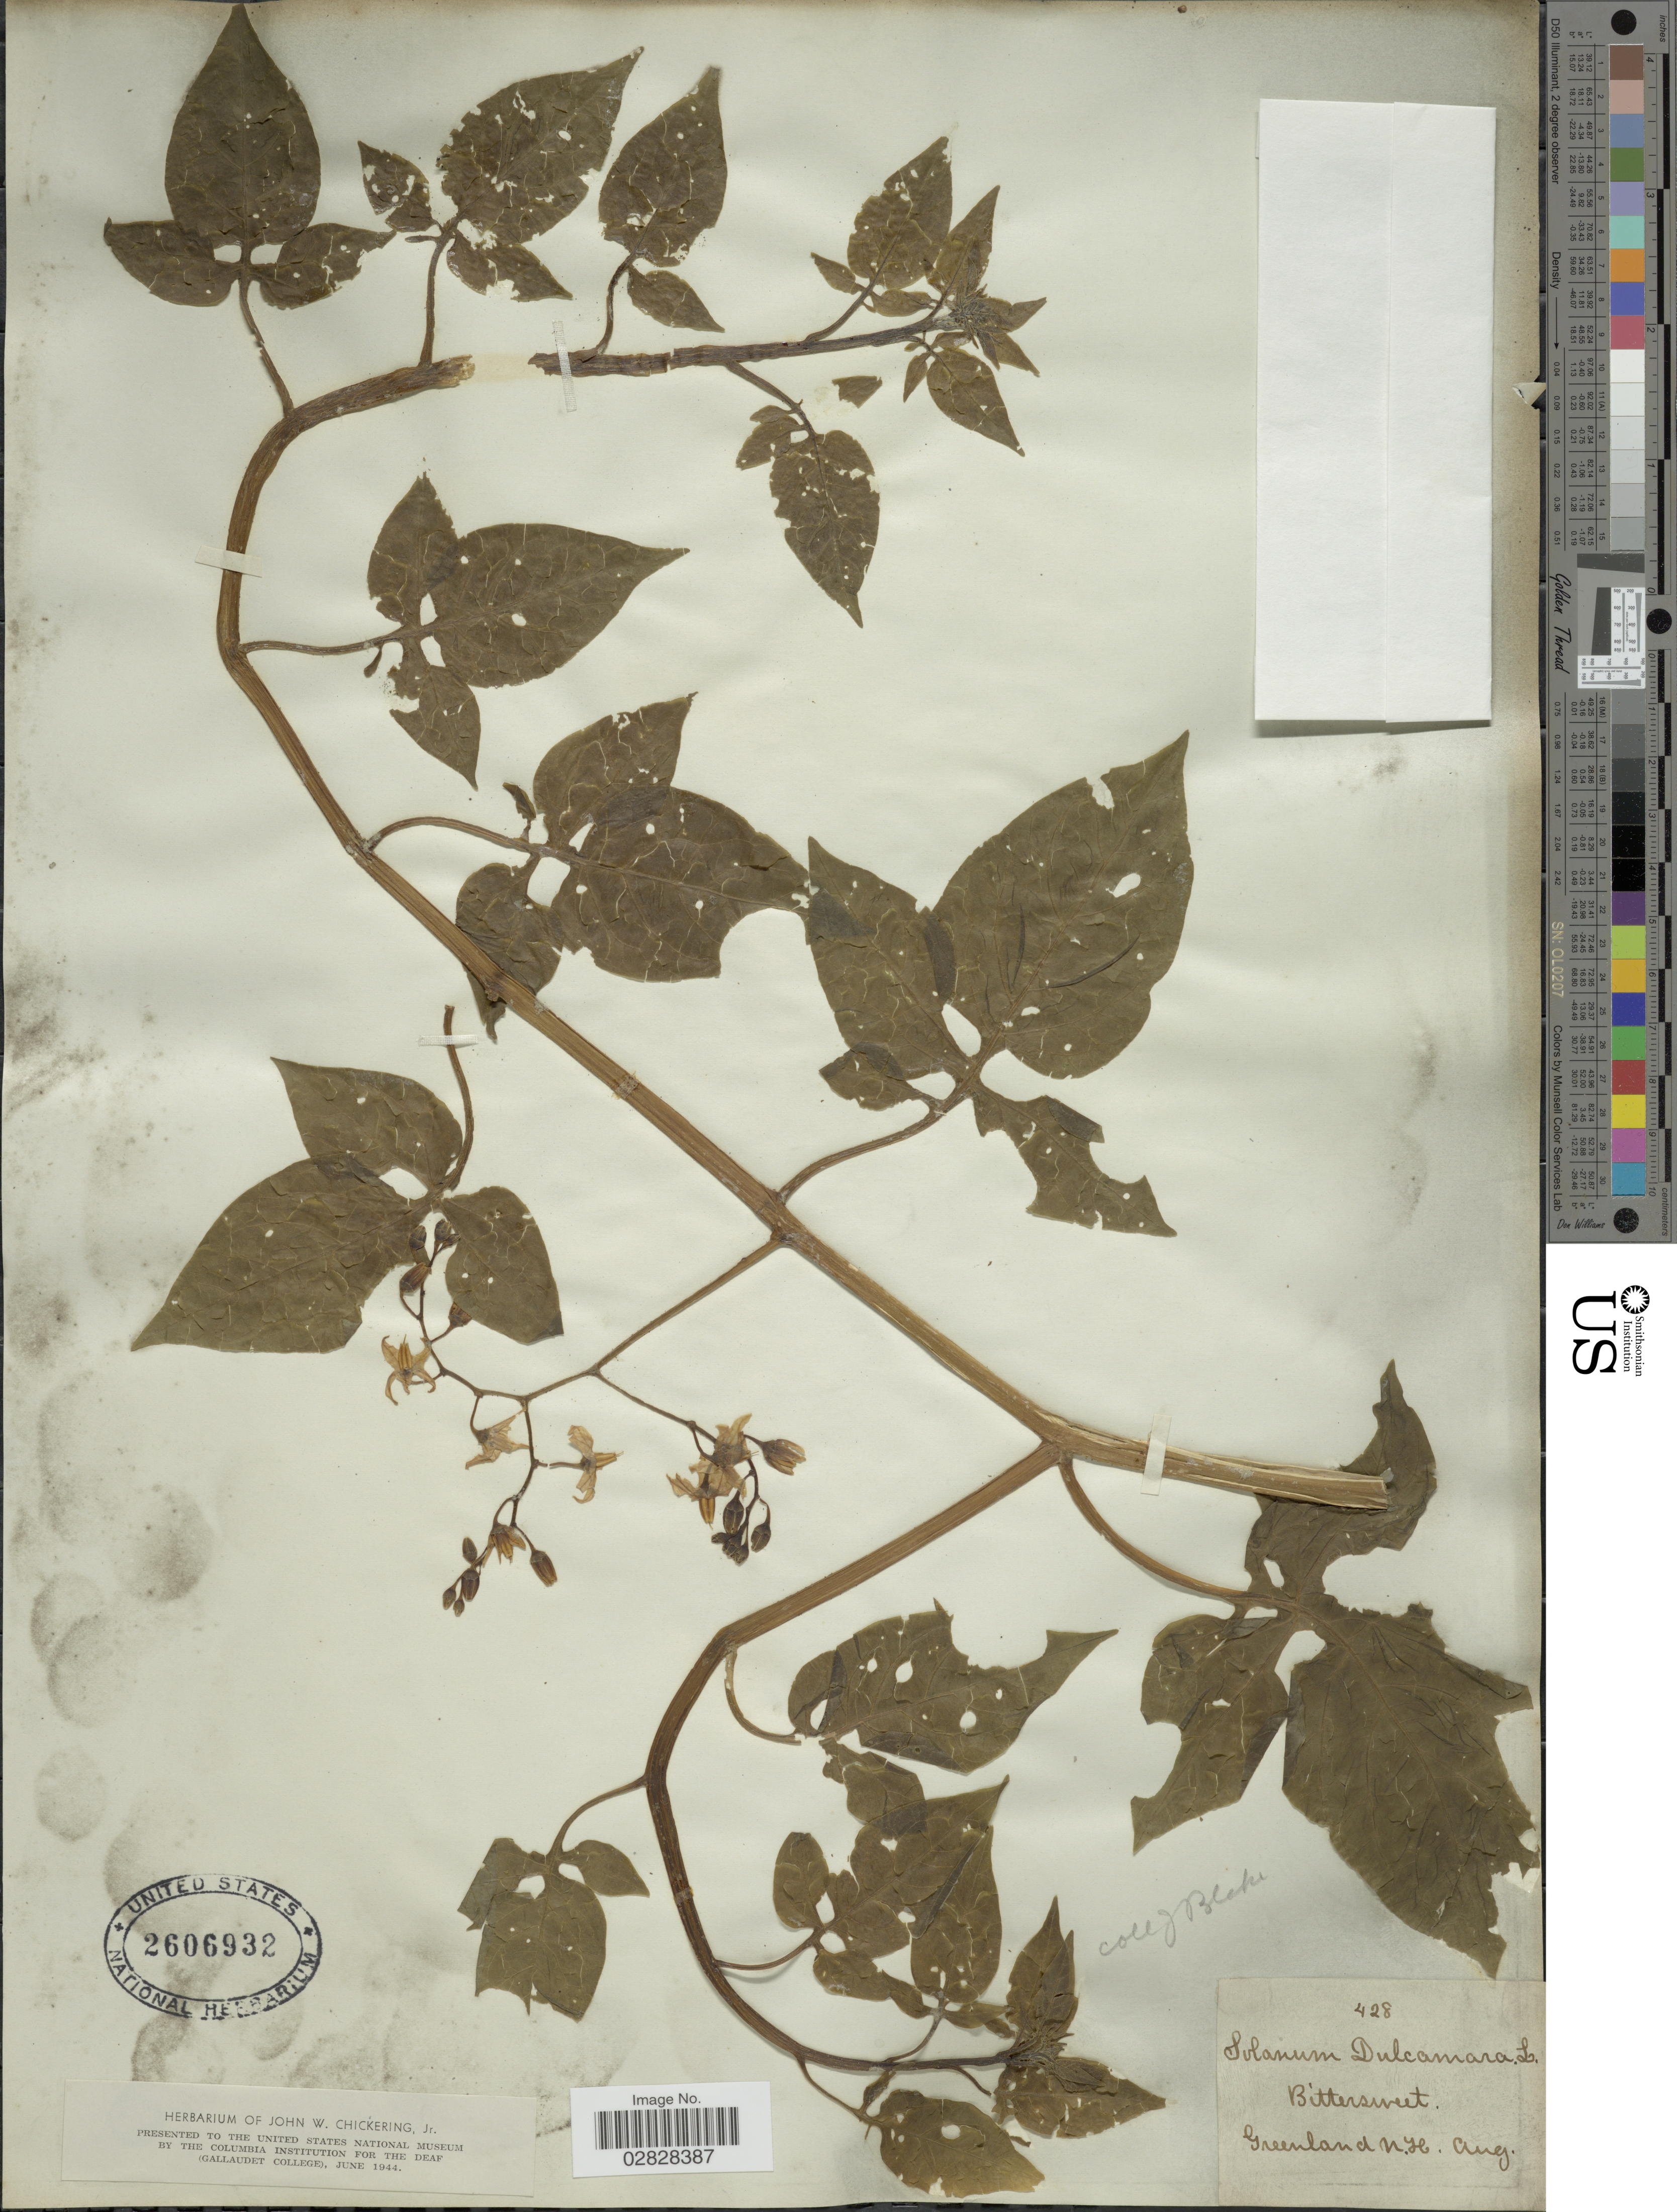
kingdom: Plantae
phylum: Tracheophyta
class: Magnoliopsida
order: Solanales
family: Solanaceae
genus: Solanum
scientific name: Solanum dulcamara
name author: L.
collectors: J. Blake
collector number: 428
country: United States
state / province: New Hampshire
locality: Greenland.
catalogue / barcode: US 2606932